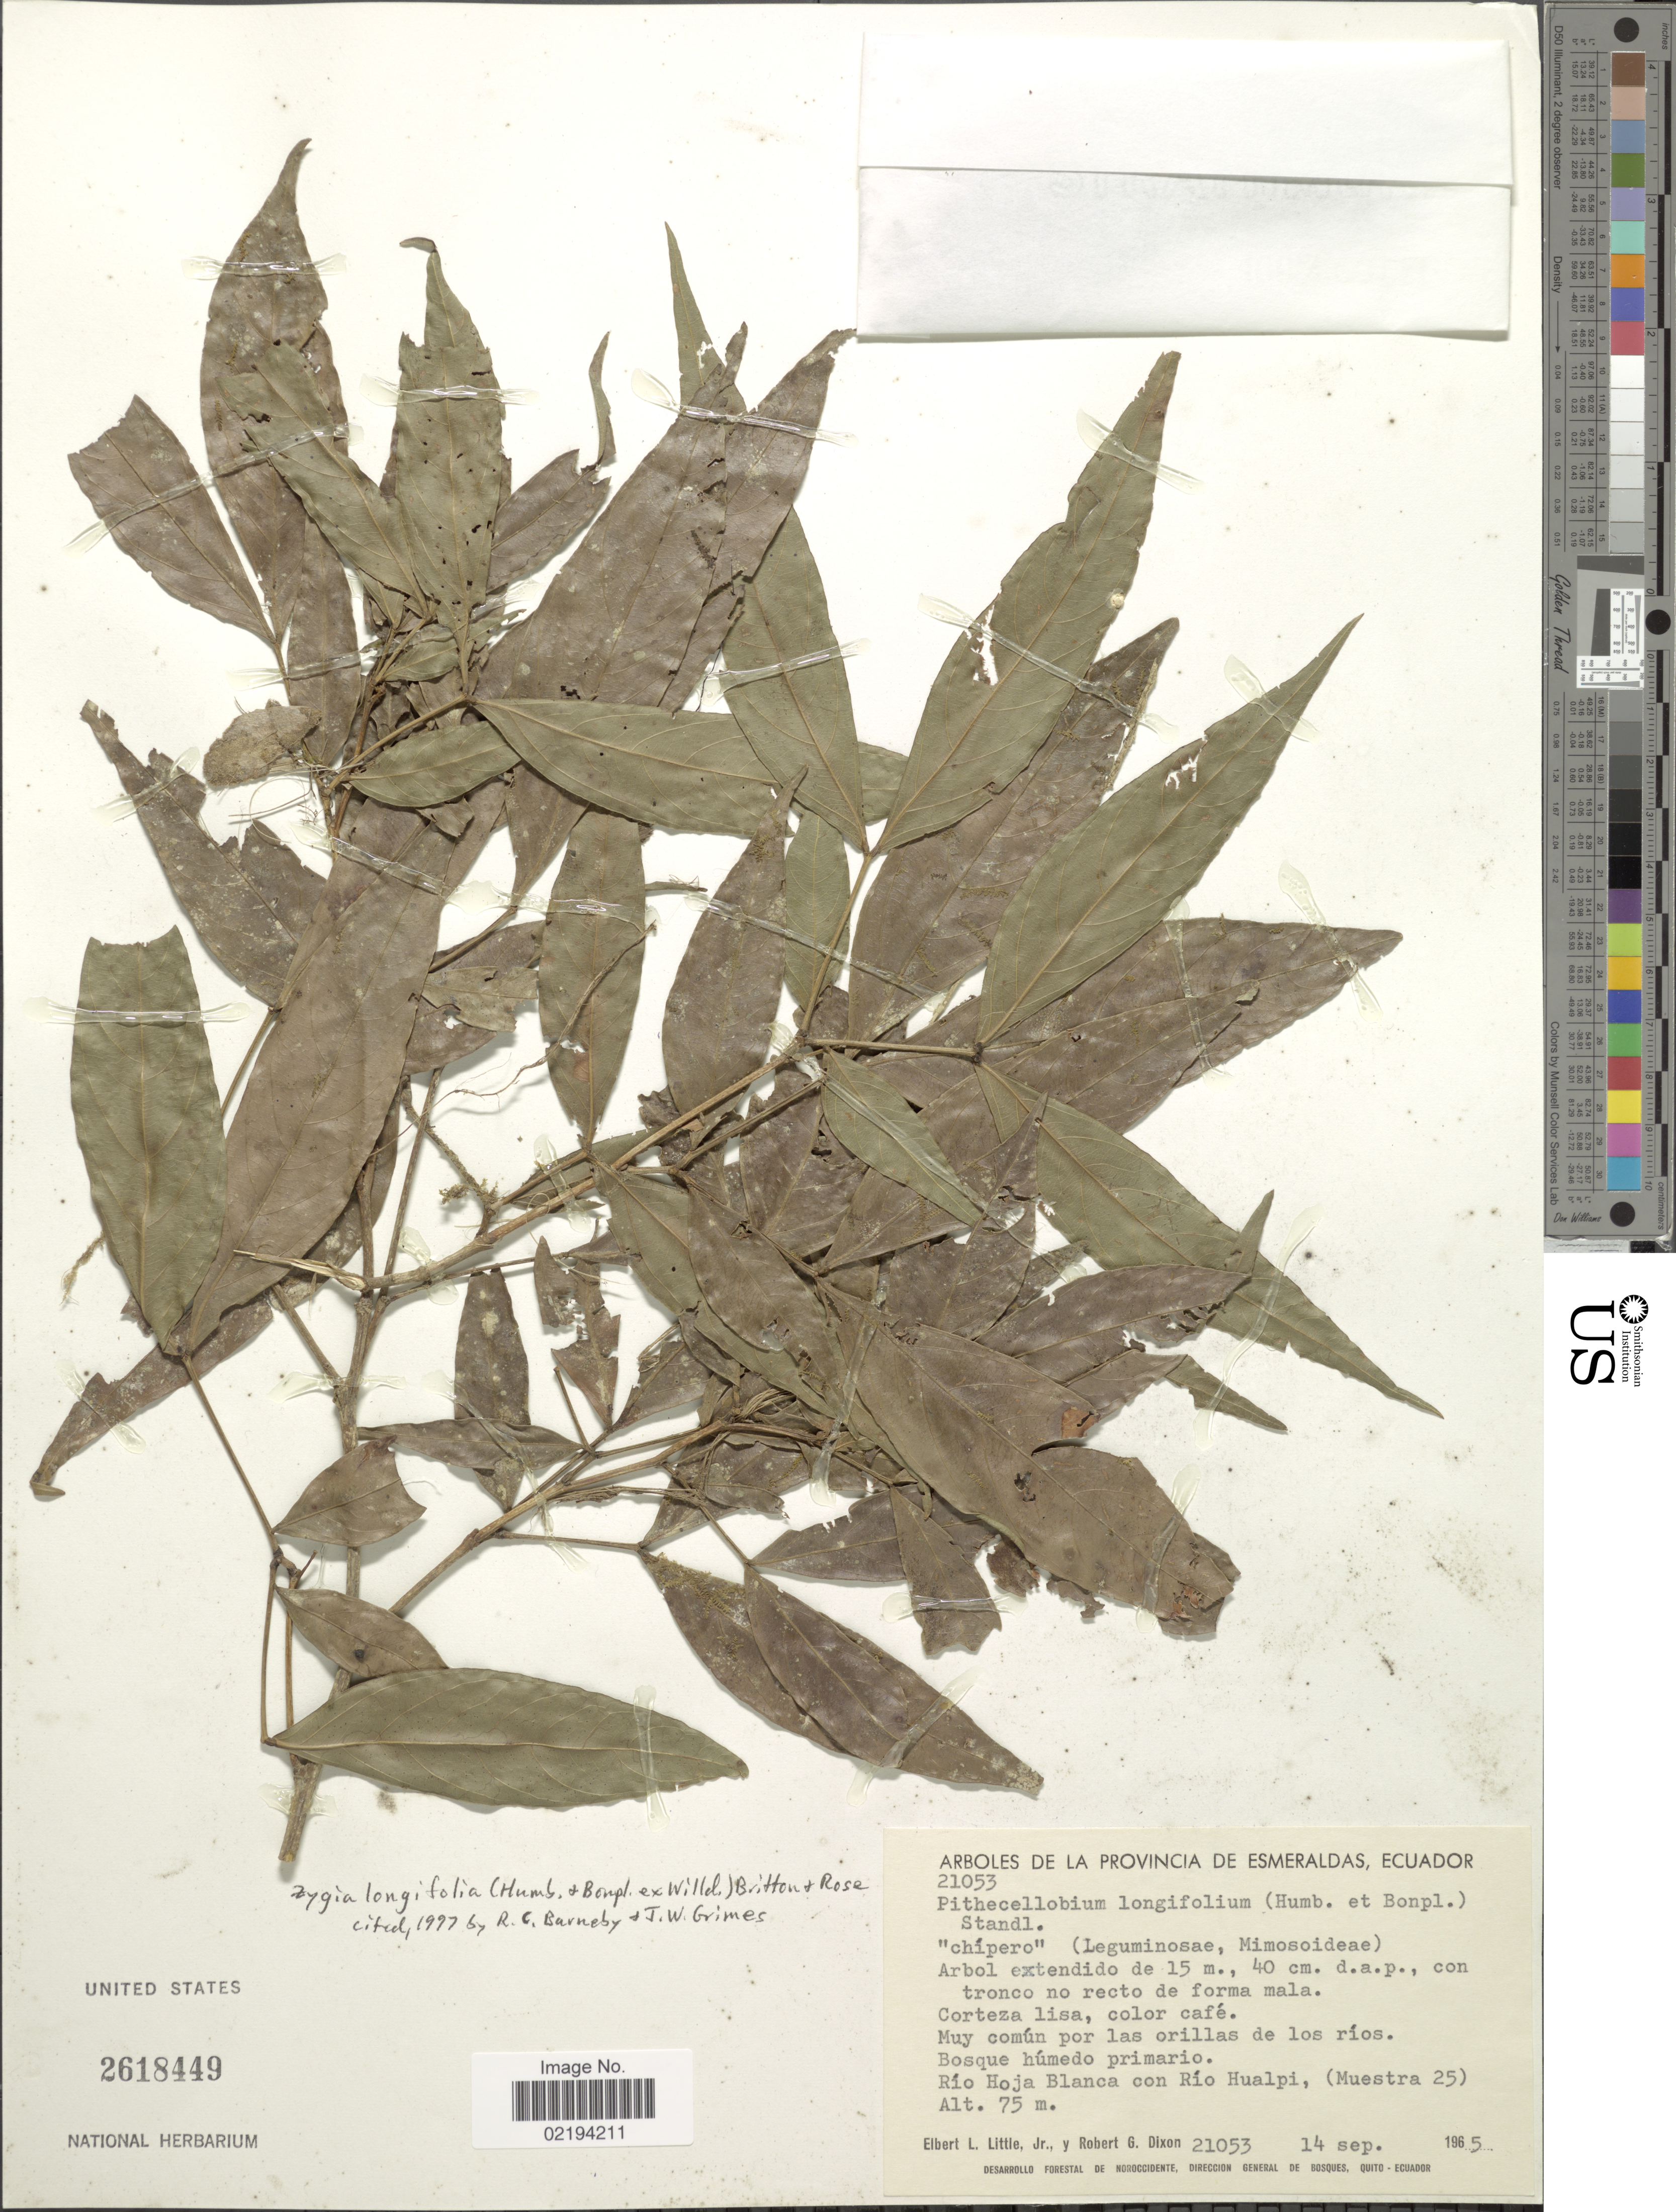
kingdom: Plantae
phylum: Tracheophyta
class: Magnoliopsida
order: Fabales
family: Fabaceae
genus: Zygia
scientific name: Zygia longifolia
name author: (Willd.) Britton & Rose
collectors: E. L. Little & R. G. Dixon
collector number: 21053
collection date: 1965-09-14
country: Ecuador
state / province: Esmeraldas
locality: Corteza lisa, color cafe, Muy comun por las orillas de los rios, Rio Hoja Blanca con Rio Hualpi, (Muestra 25).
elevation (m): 75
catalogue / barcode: US 2618449